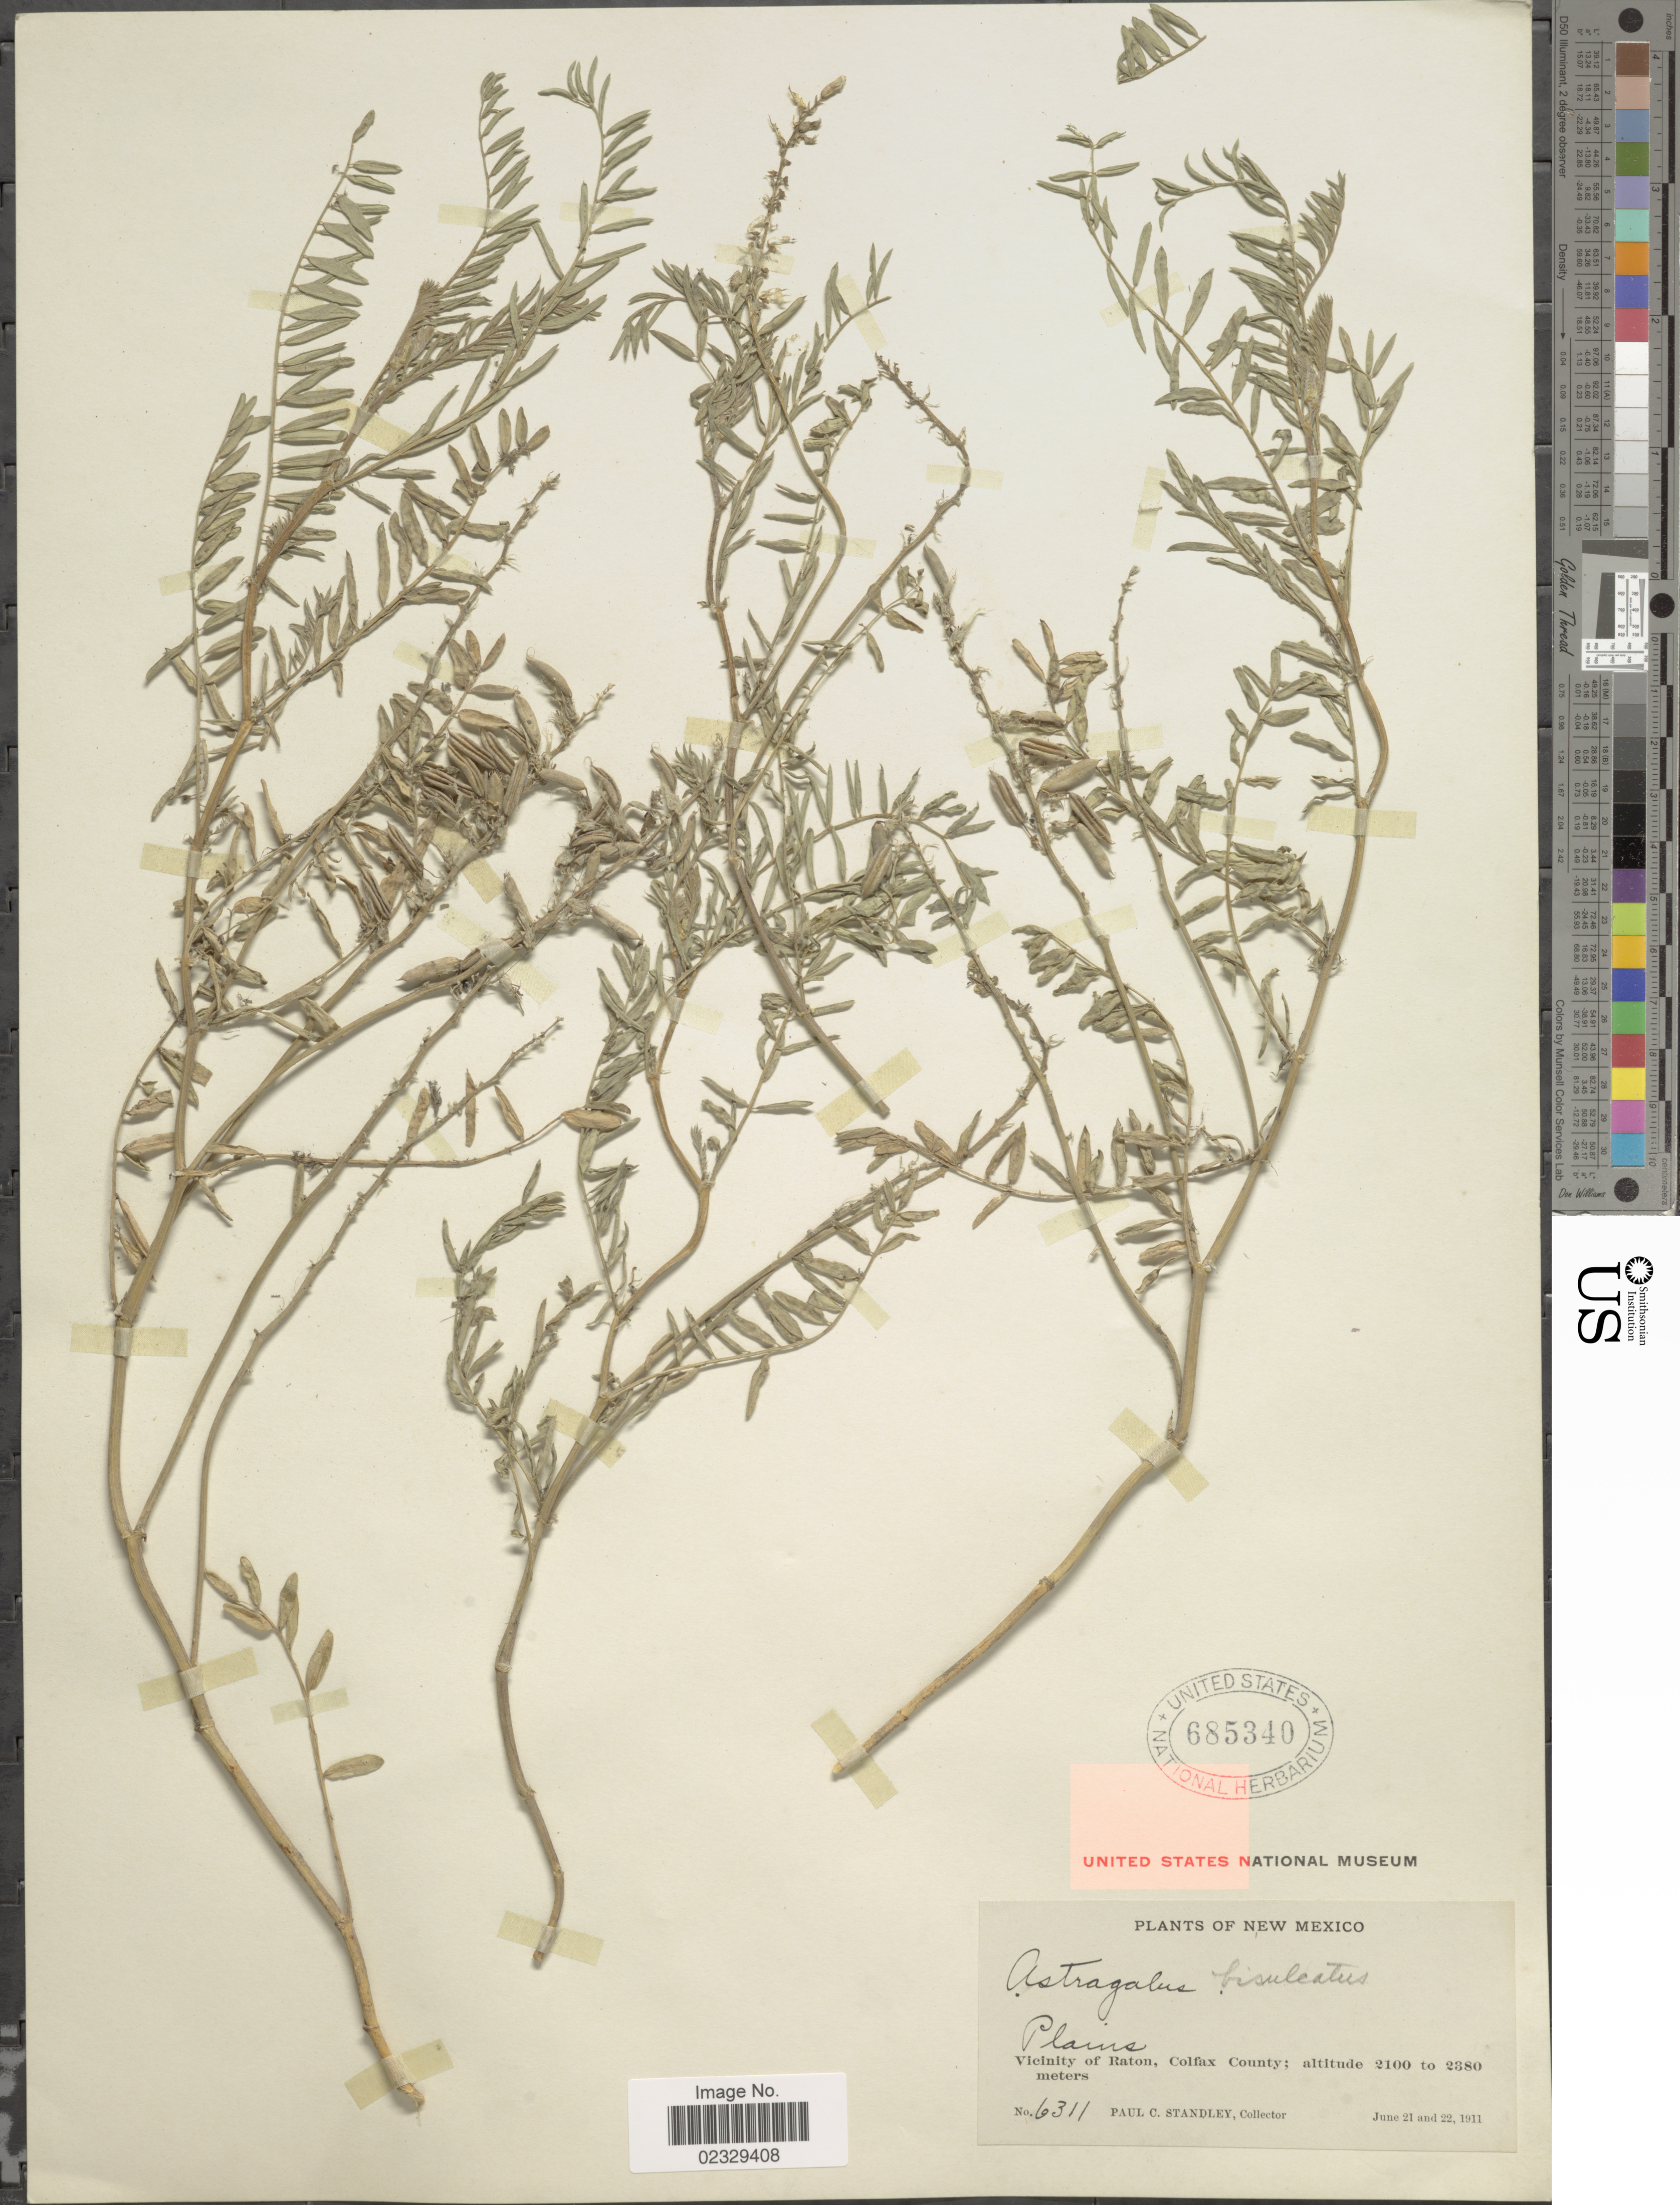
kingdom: Plantae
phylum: Tracheophyta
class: Magnoliopsida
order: Fabales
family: Fabaceae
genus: Astragalus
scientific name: Astragalus bisulcatus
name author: (Hook.) A. Gray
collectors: P. C. Standley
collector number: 6311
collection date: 1911-06-21/1911-06-22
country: United States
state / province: New Mexico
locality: Plains, Vicinity of Raton, Colfax County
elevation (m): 2100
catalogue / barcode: US 685340